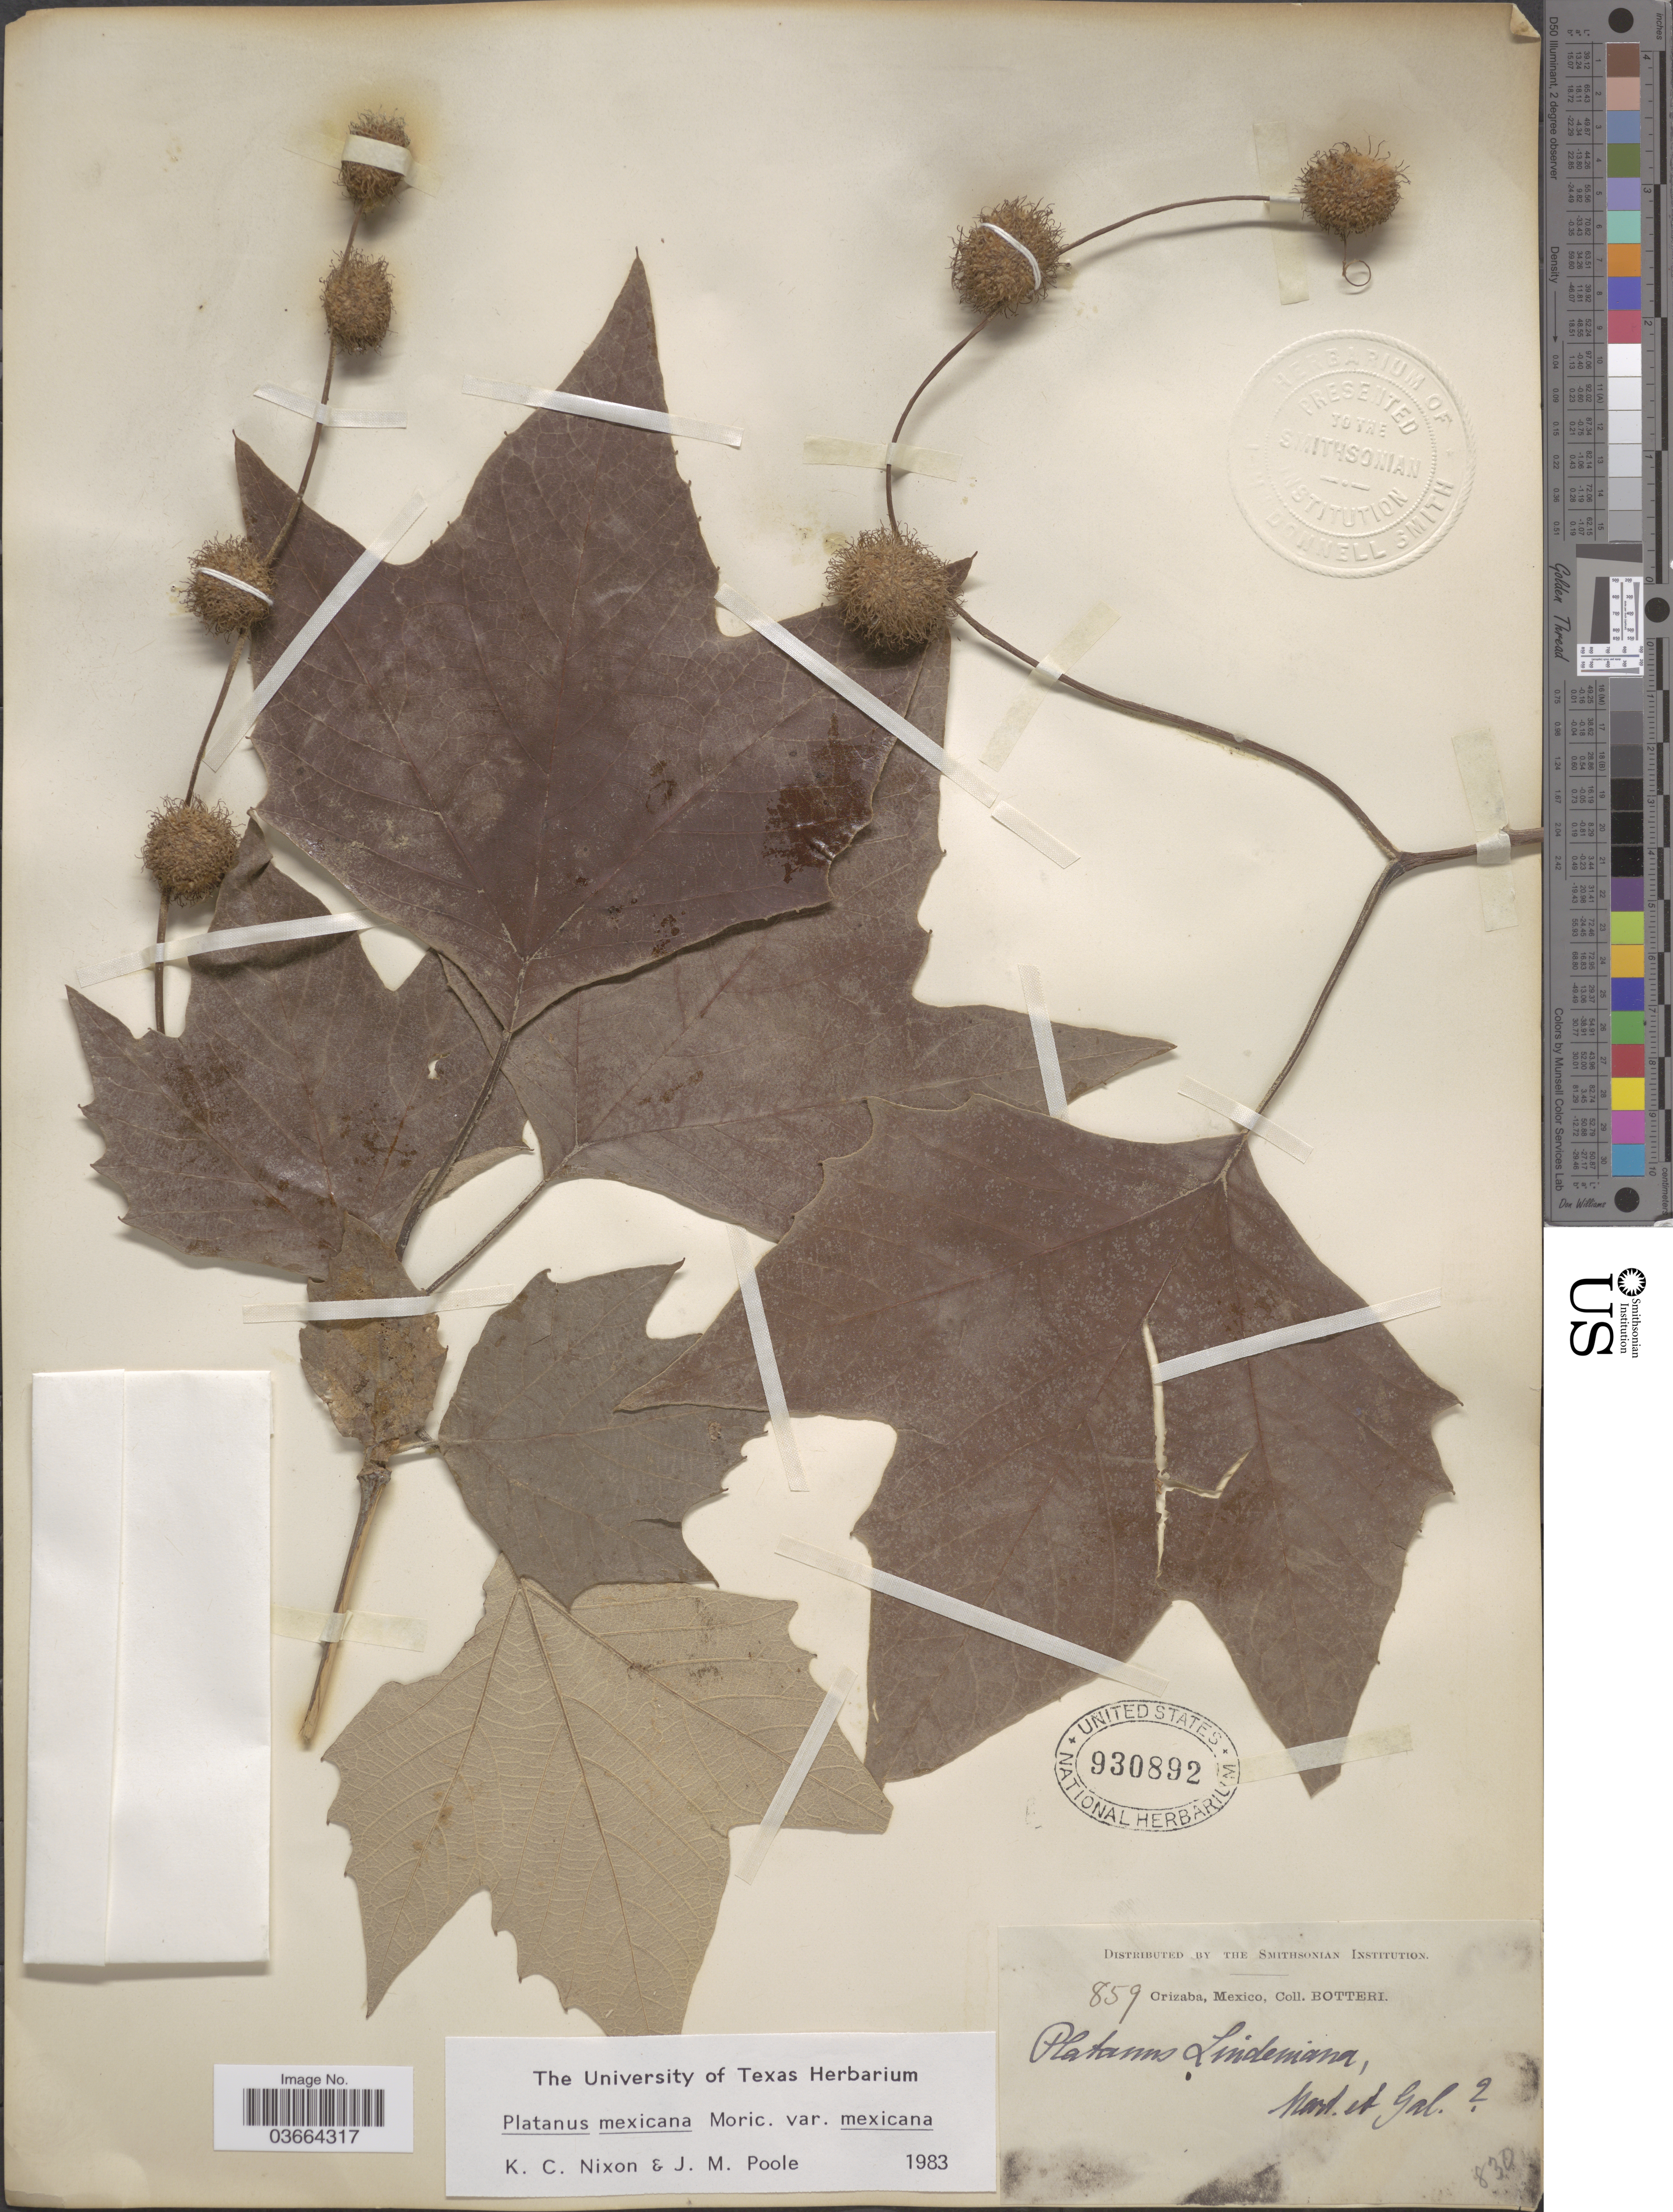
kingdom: Plantae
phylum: Tracheophyta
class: Magnoliopsida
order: Proteales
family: Platanaceae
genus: Platanus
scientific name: Platanus mexicana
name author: Moric.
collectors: -. Botteri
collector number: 859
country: Mexico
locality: Orizaba.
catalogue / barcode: US 930892